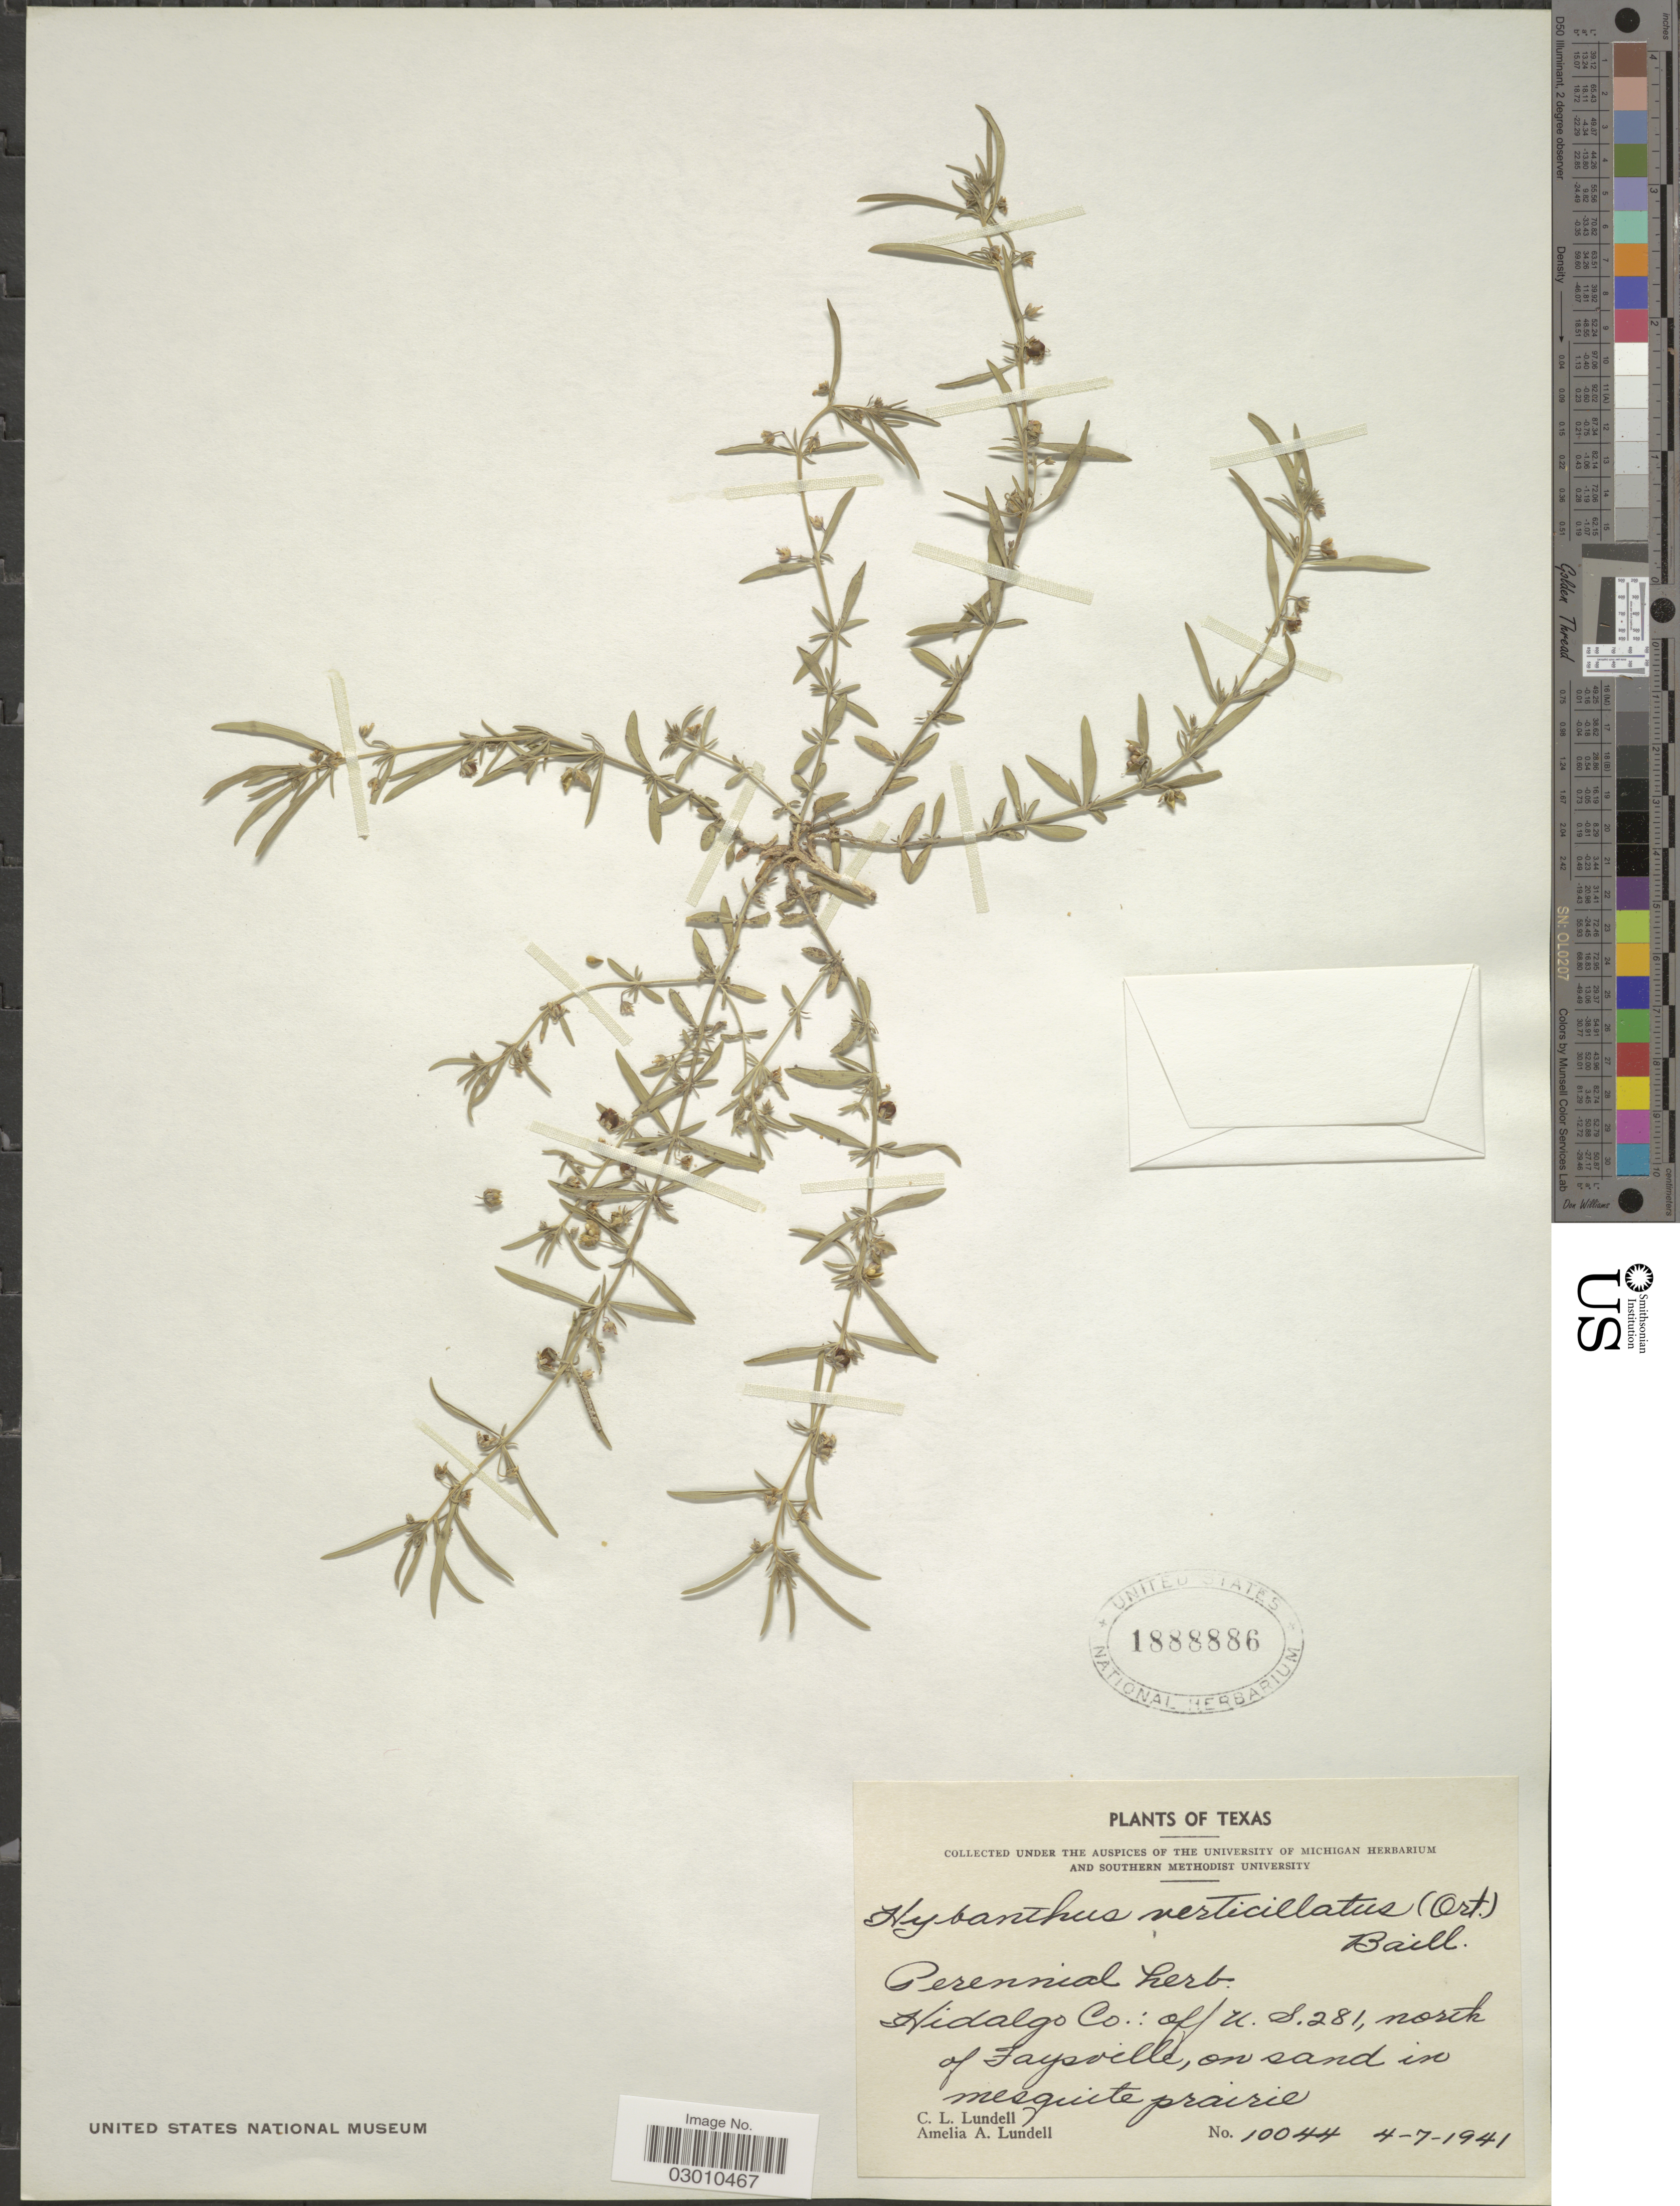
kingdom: Plantae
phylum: Tracheophyta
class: Magnoliopsida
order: Malpighiales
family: Violaceae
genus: Pombalia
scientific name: Pombalia verticillata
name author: (Ortega) Paula-Souza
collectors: C. L. Lundell & A. A. Lundell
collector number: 10044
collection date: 1941-04-07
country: United States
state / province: Texas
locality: Hidalgo Co.: off U.S. 281, north of Faysville.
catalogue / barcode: US 1888886